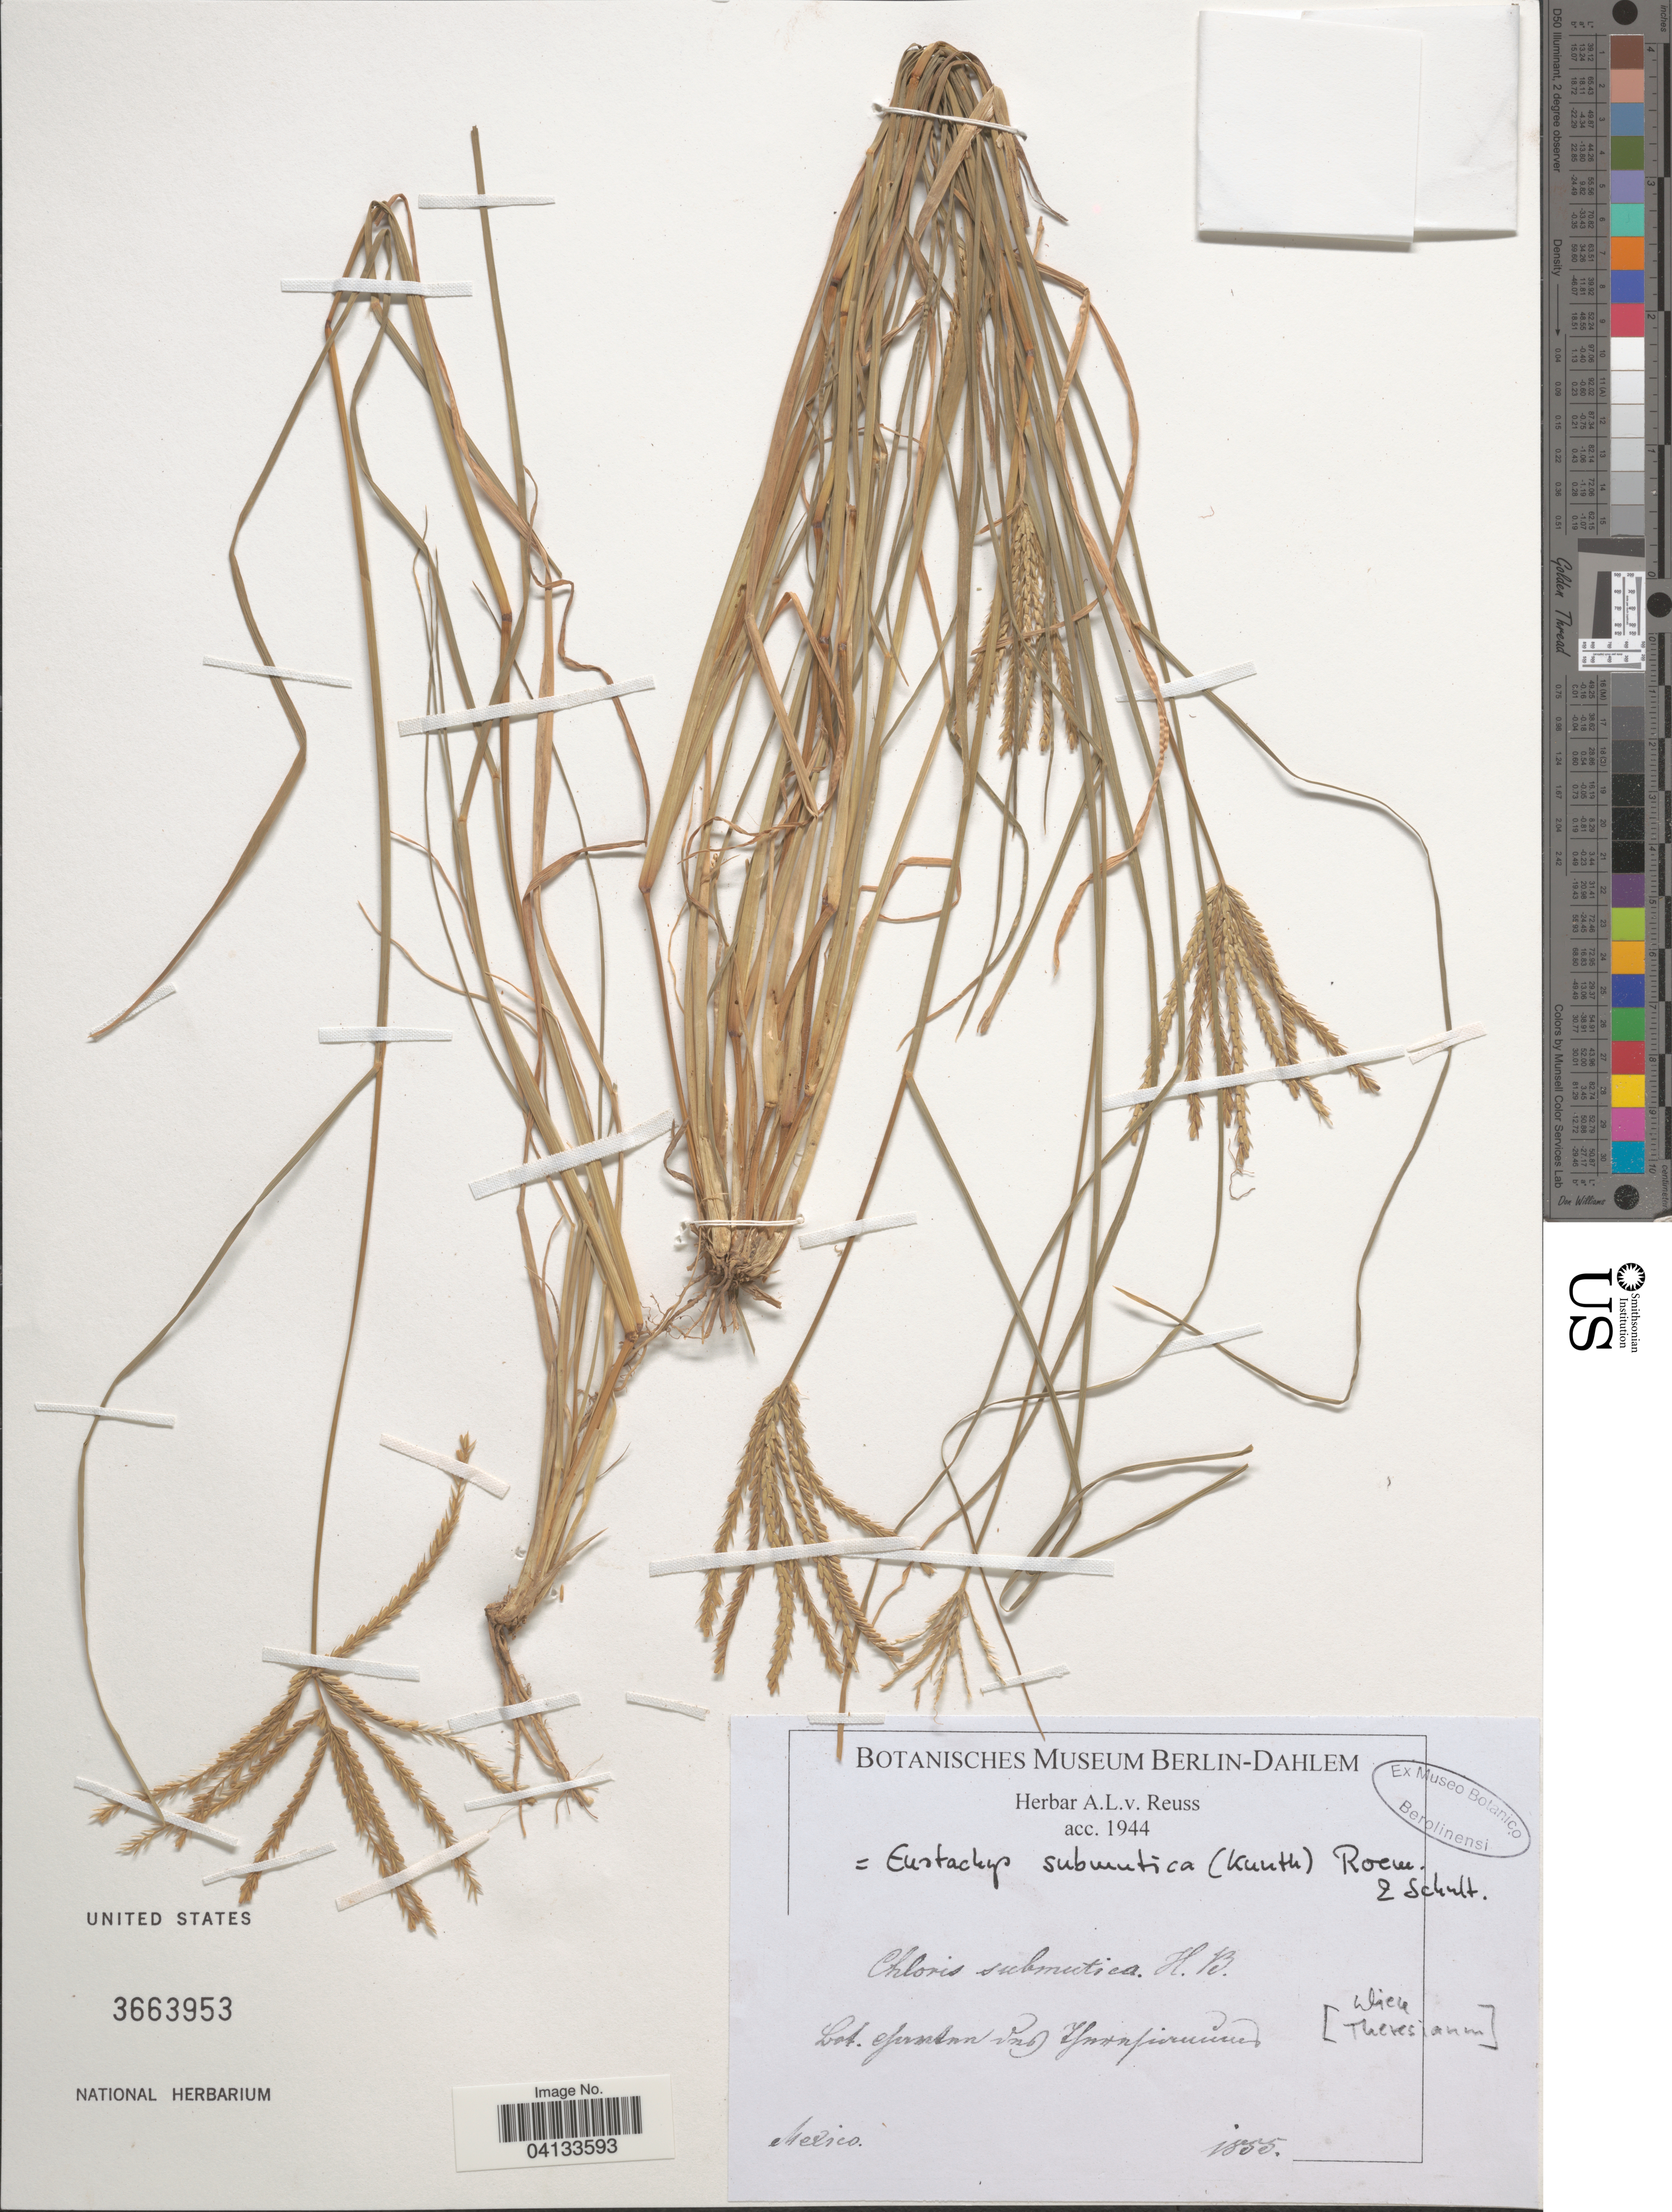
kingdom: Plantae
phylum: Tracheophyta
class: Liliopsida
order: Poales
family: Poaceae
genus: Eustachys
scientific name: Eustachys submutica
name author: (Kunth) Roem. & Schult.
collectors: Ex herb. A. L. v. Reuss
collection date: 1855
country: Mexico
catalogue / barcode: US 3663953